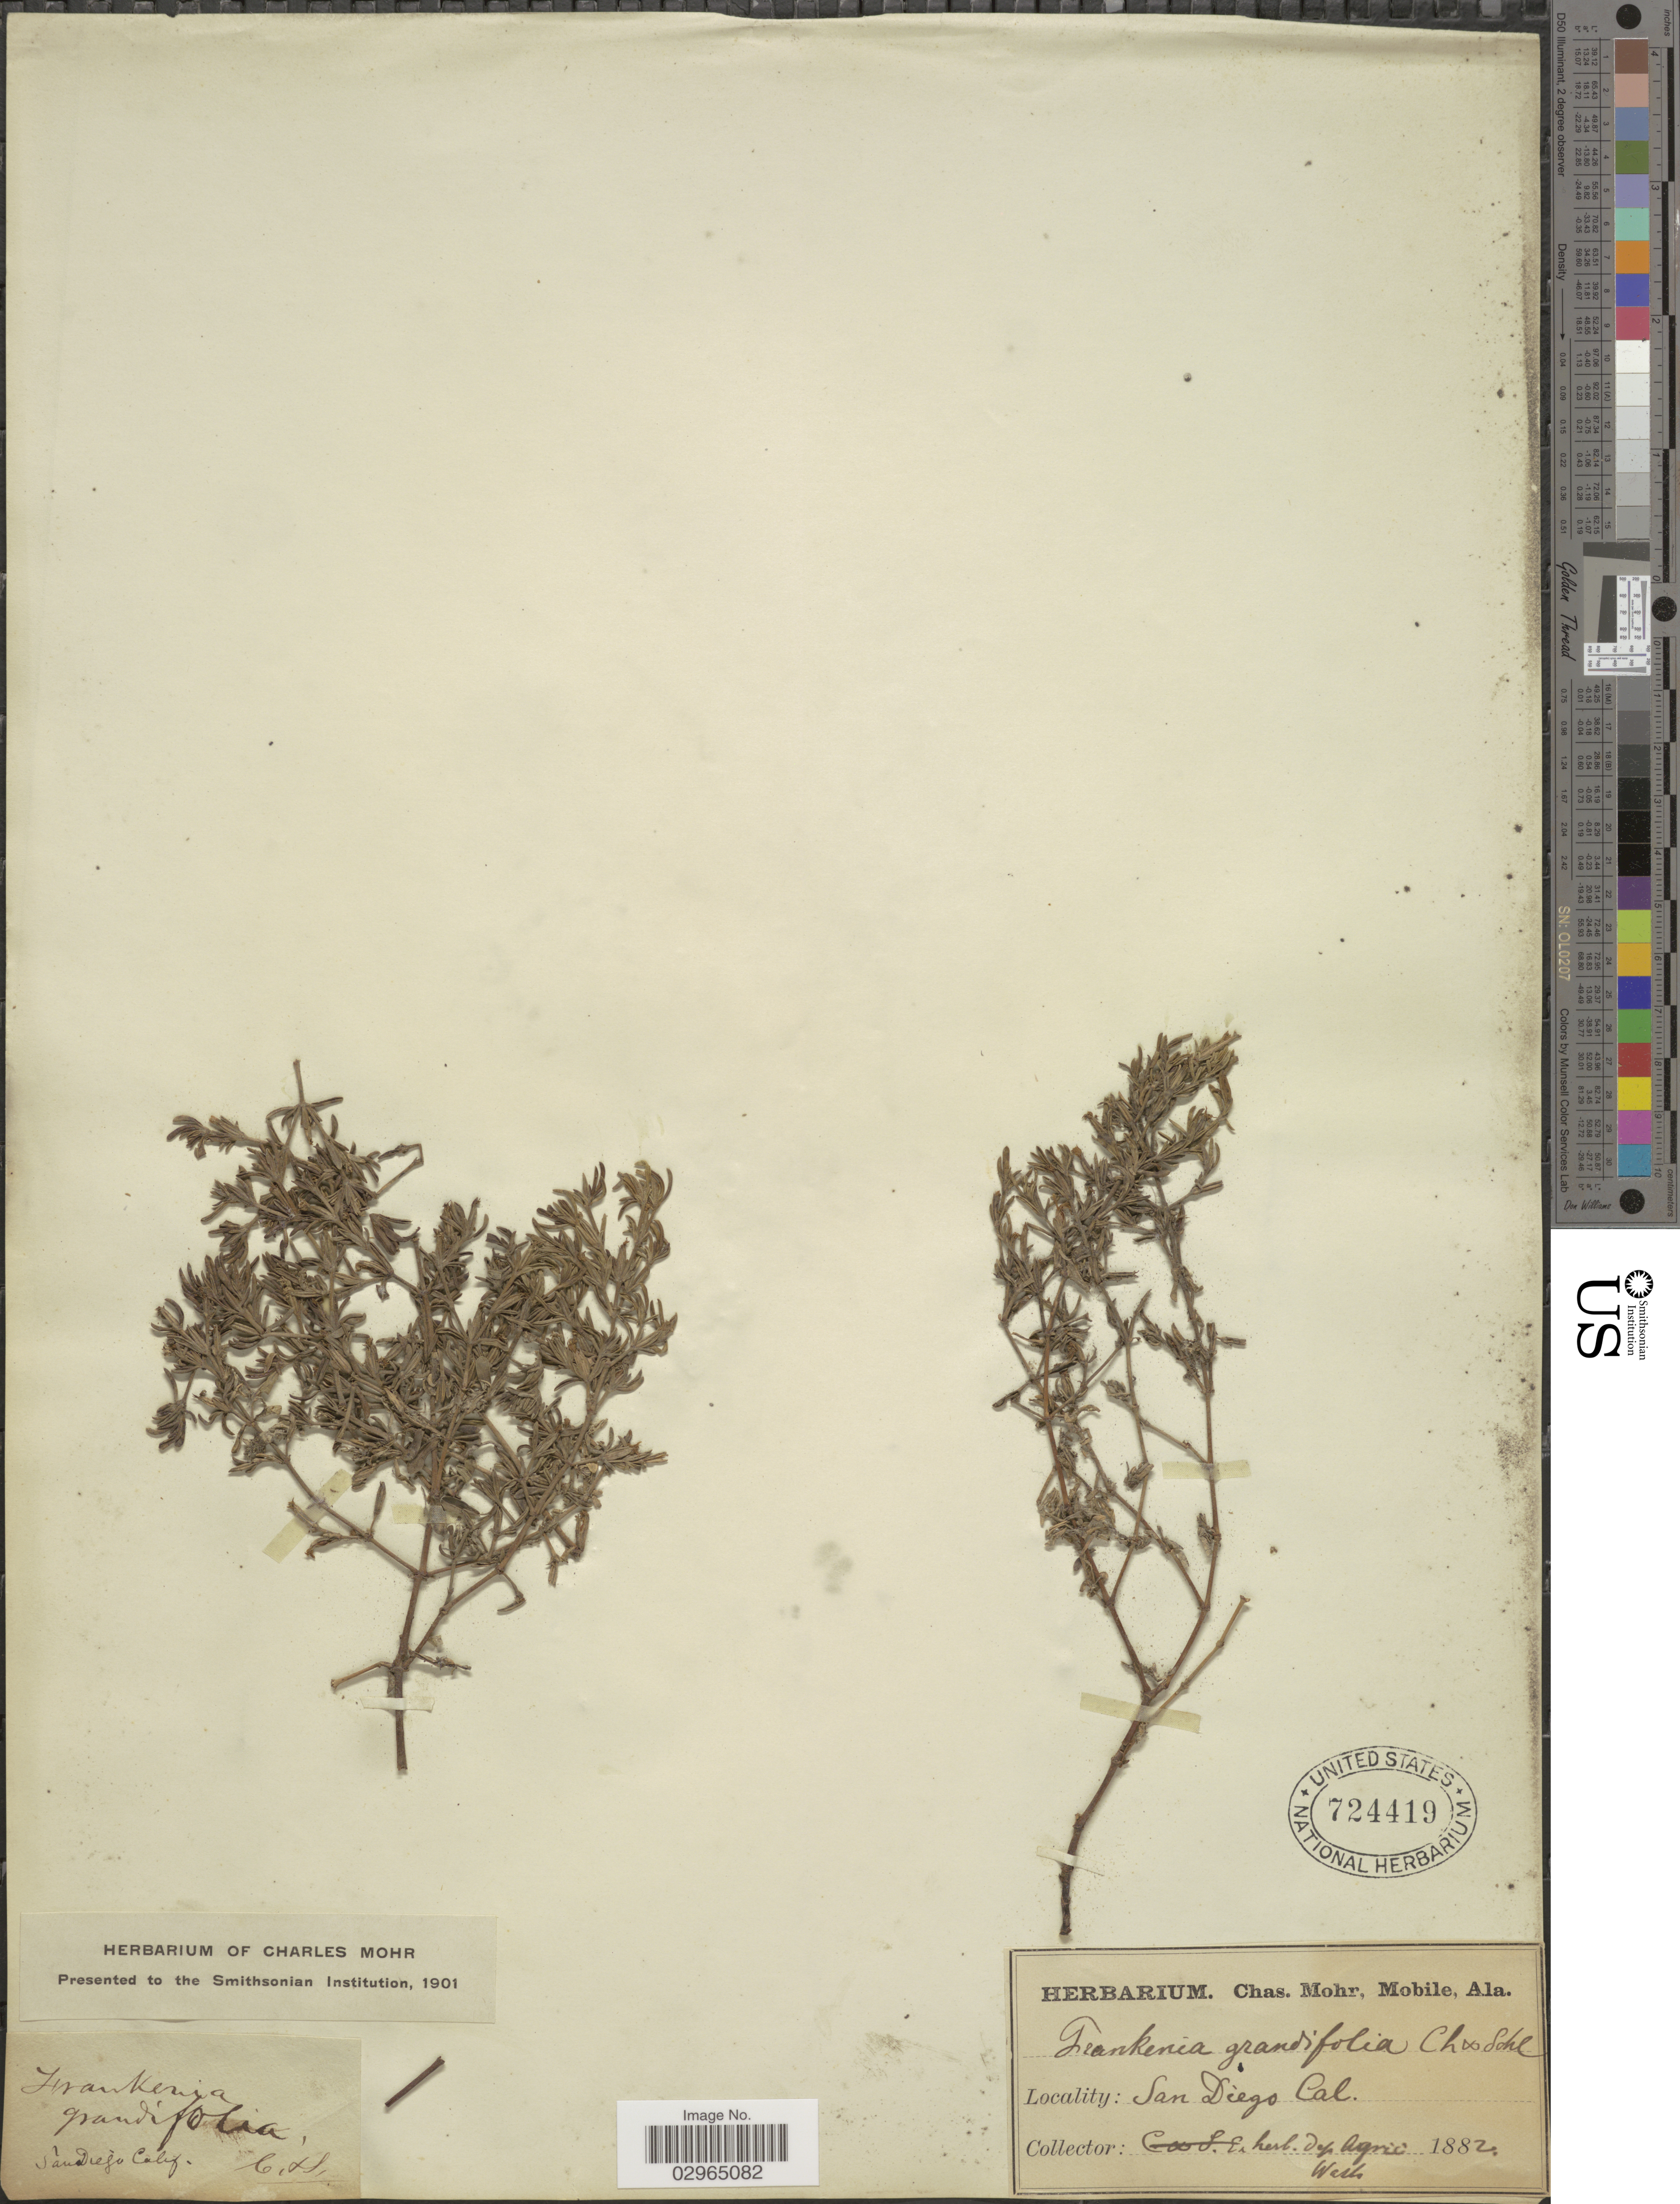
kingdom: Plantae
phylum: Tracheophyta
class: Magnoliopsida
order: Caryophyllales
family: Frankeniaceae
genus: Frankenia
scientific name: Frankenia salina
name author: (Molina) I.M. Johnst.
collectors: Mohr, C. T. (herbarium)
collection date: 1882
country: United States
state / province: California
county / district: San Diego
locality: San Diego.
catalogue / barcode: US 724419